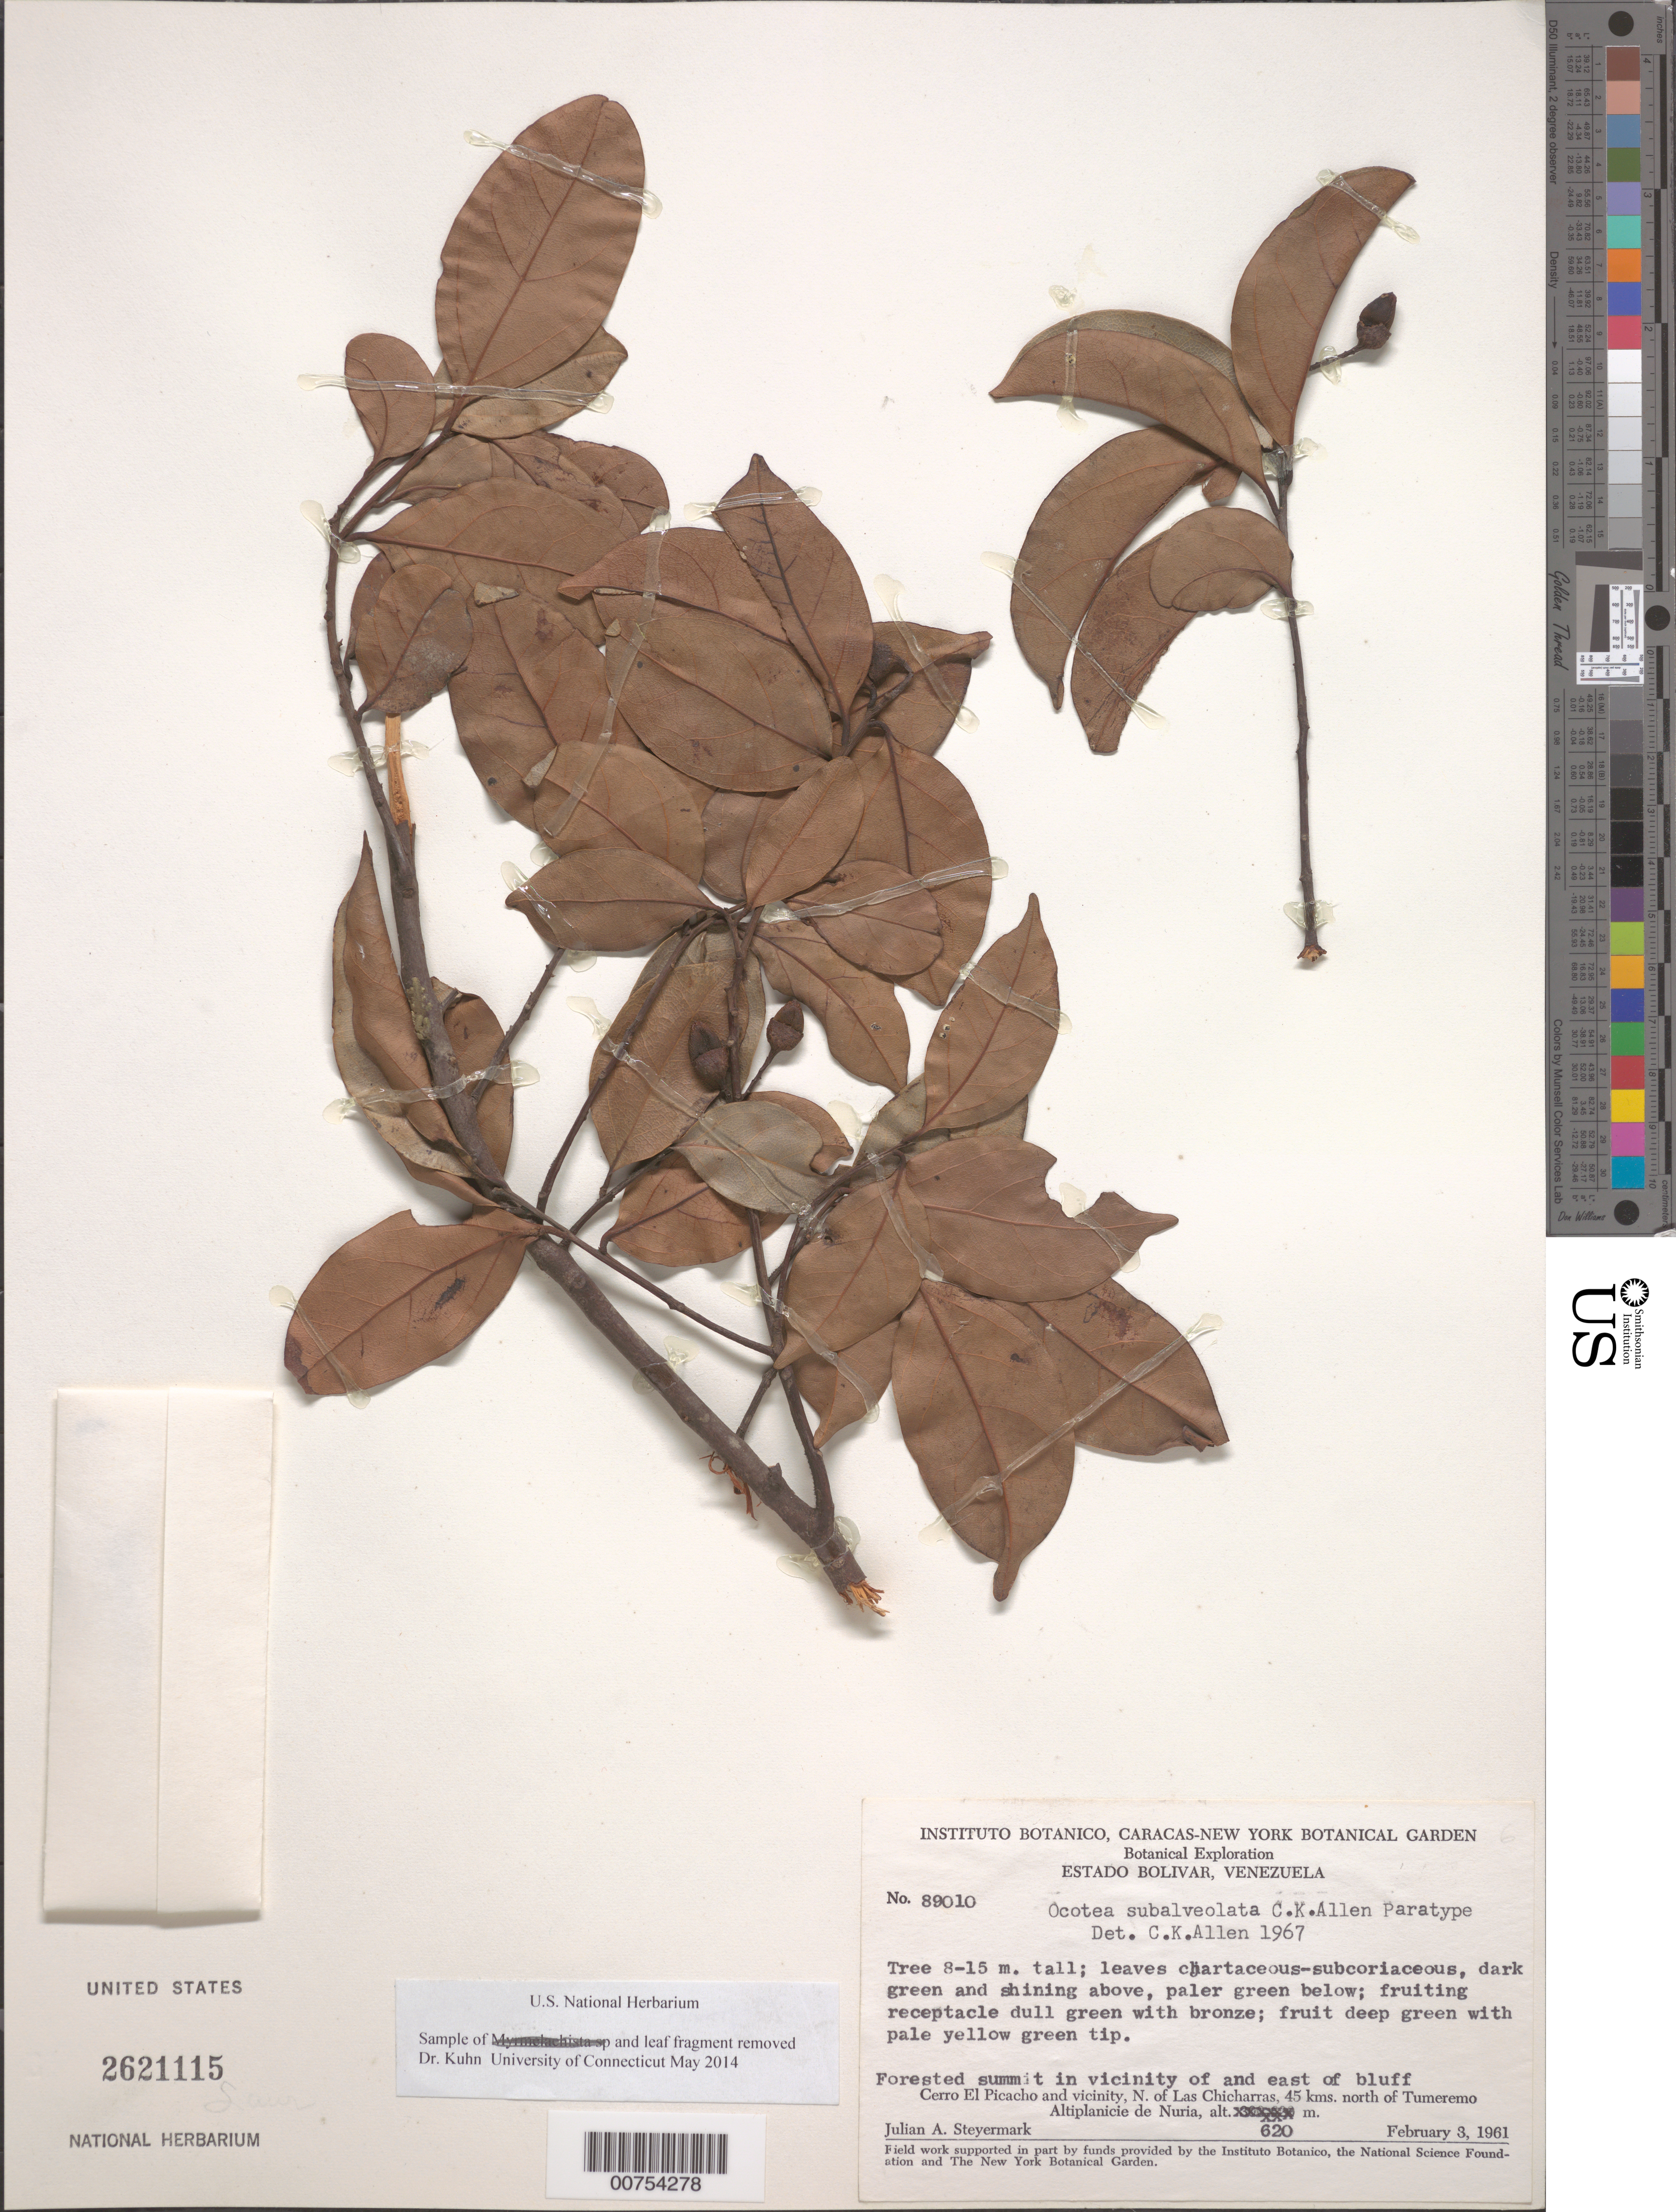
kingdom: Plantae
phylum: Tracheophyta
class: Magnoliopsida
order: Laurales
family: Lauraceae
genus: Ocotea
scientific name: Ocotea subalveolata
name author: C.K. Allen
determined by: Allen, C. K.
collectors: J. Steyermark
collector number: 89010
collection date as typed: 3-Feb-61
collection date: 1961-02-03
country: Venezuela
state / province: Bolívar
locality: Cerro El Picacho, N of Las Chicharras, 45 km N of Tumeremo, Altiplanicie de Nuria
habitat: Forested summit in vicinity of and east of bluff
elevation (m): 300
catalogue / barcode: US 2621115